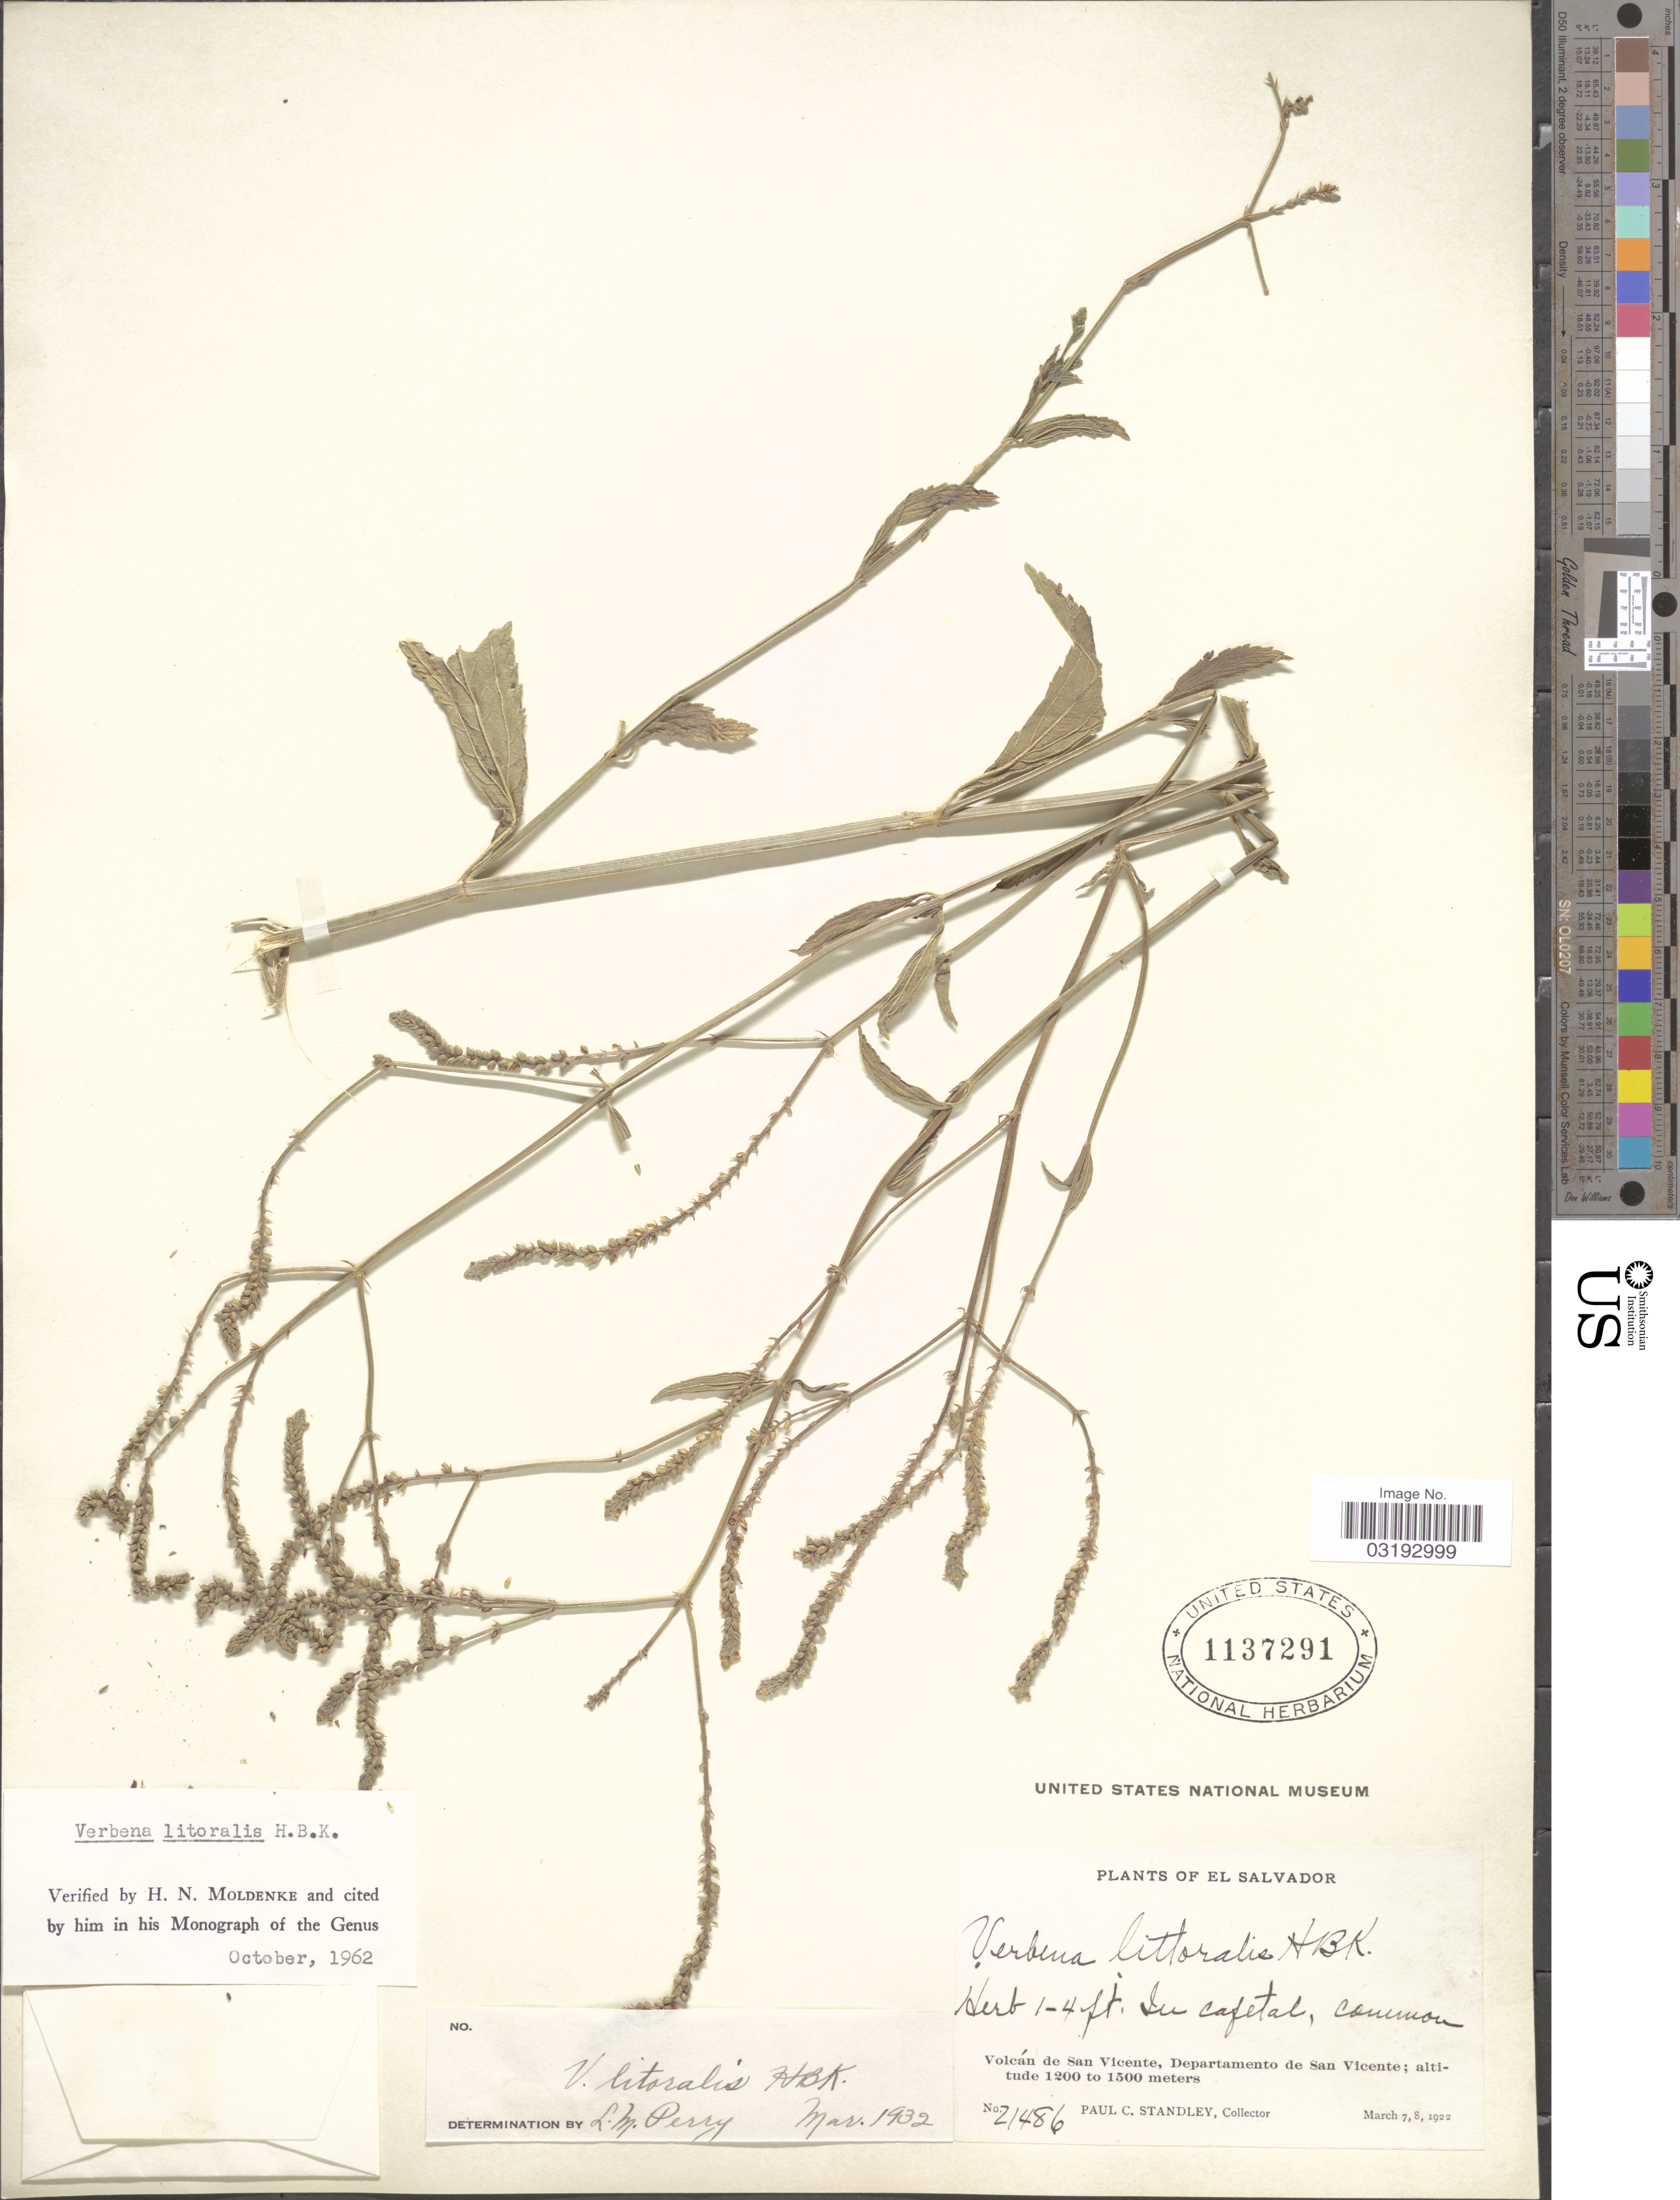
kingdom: Plantae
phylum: Tracheophyta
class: Magnoliopsida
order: Lamiales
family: Verbenaceae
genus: Verbena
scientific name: Verbena litoralis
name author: Kunth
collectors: P. C. Standley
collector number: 21486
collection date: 1922-03-07/1922-03-08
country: El Salvador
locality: Volcán de San Vicente, Departamento de San Vicente.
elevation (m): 1200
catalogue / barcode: US 1137291